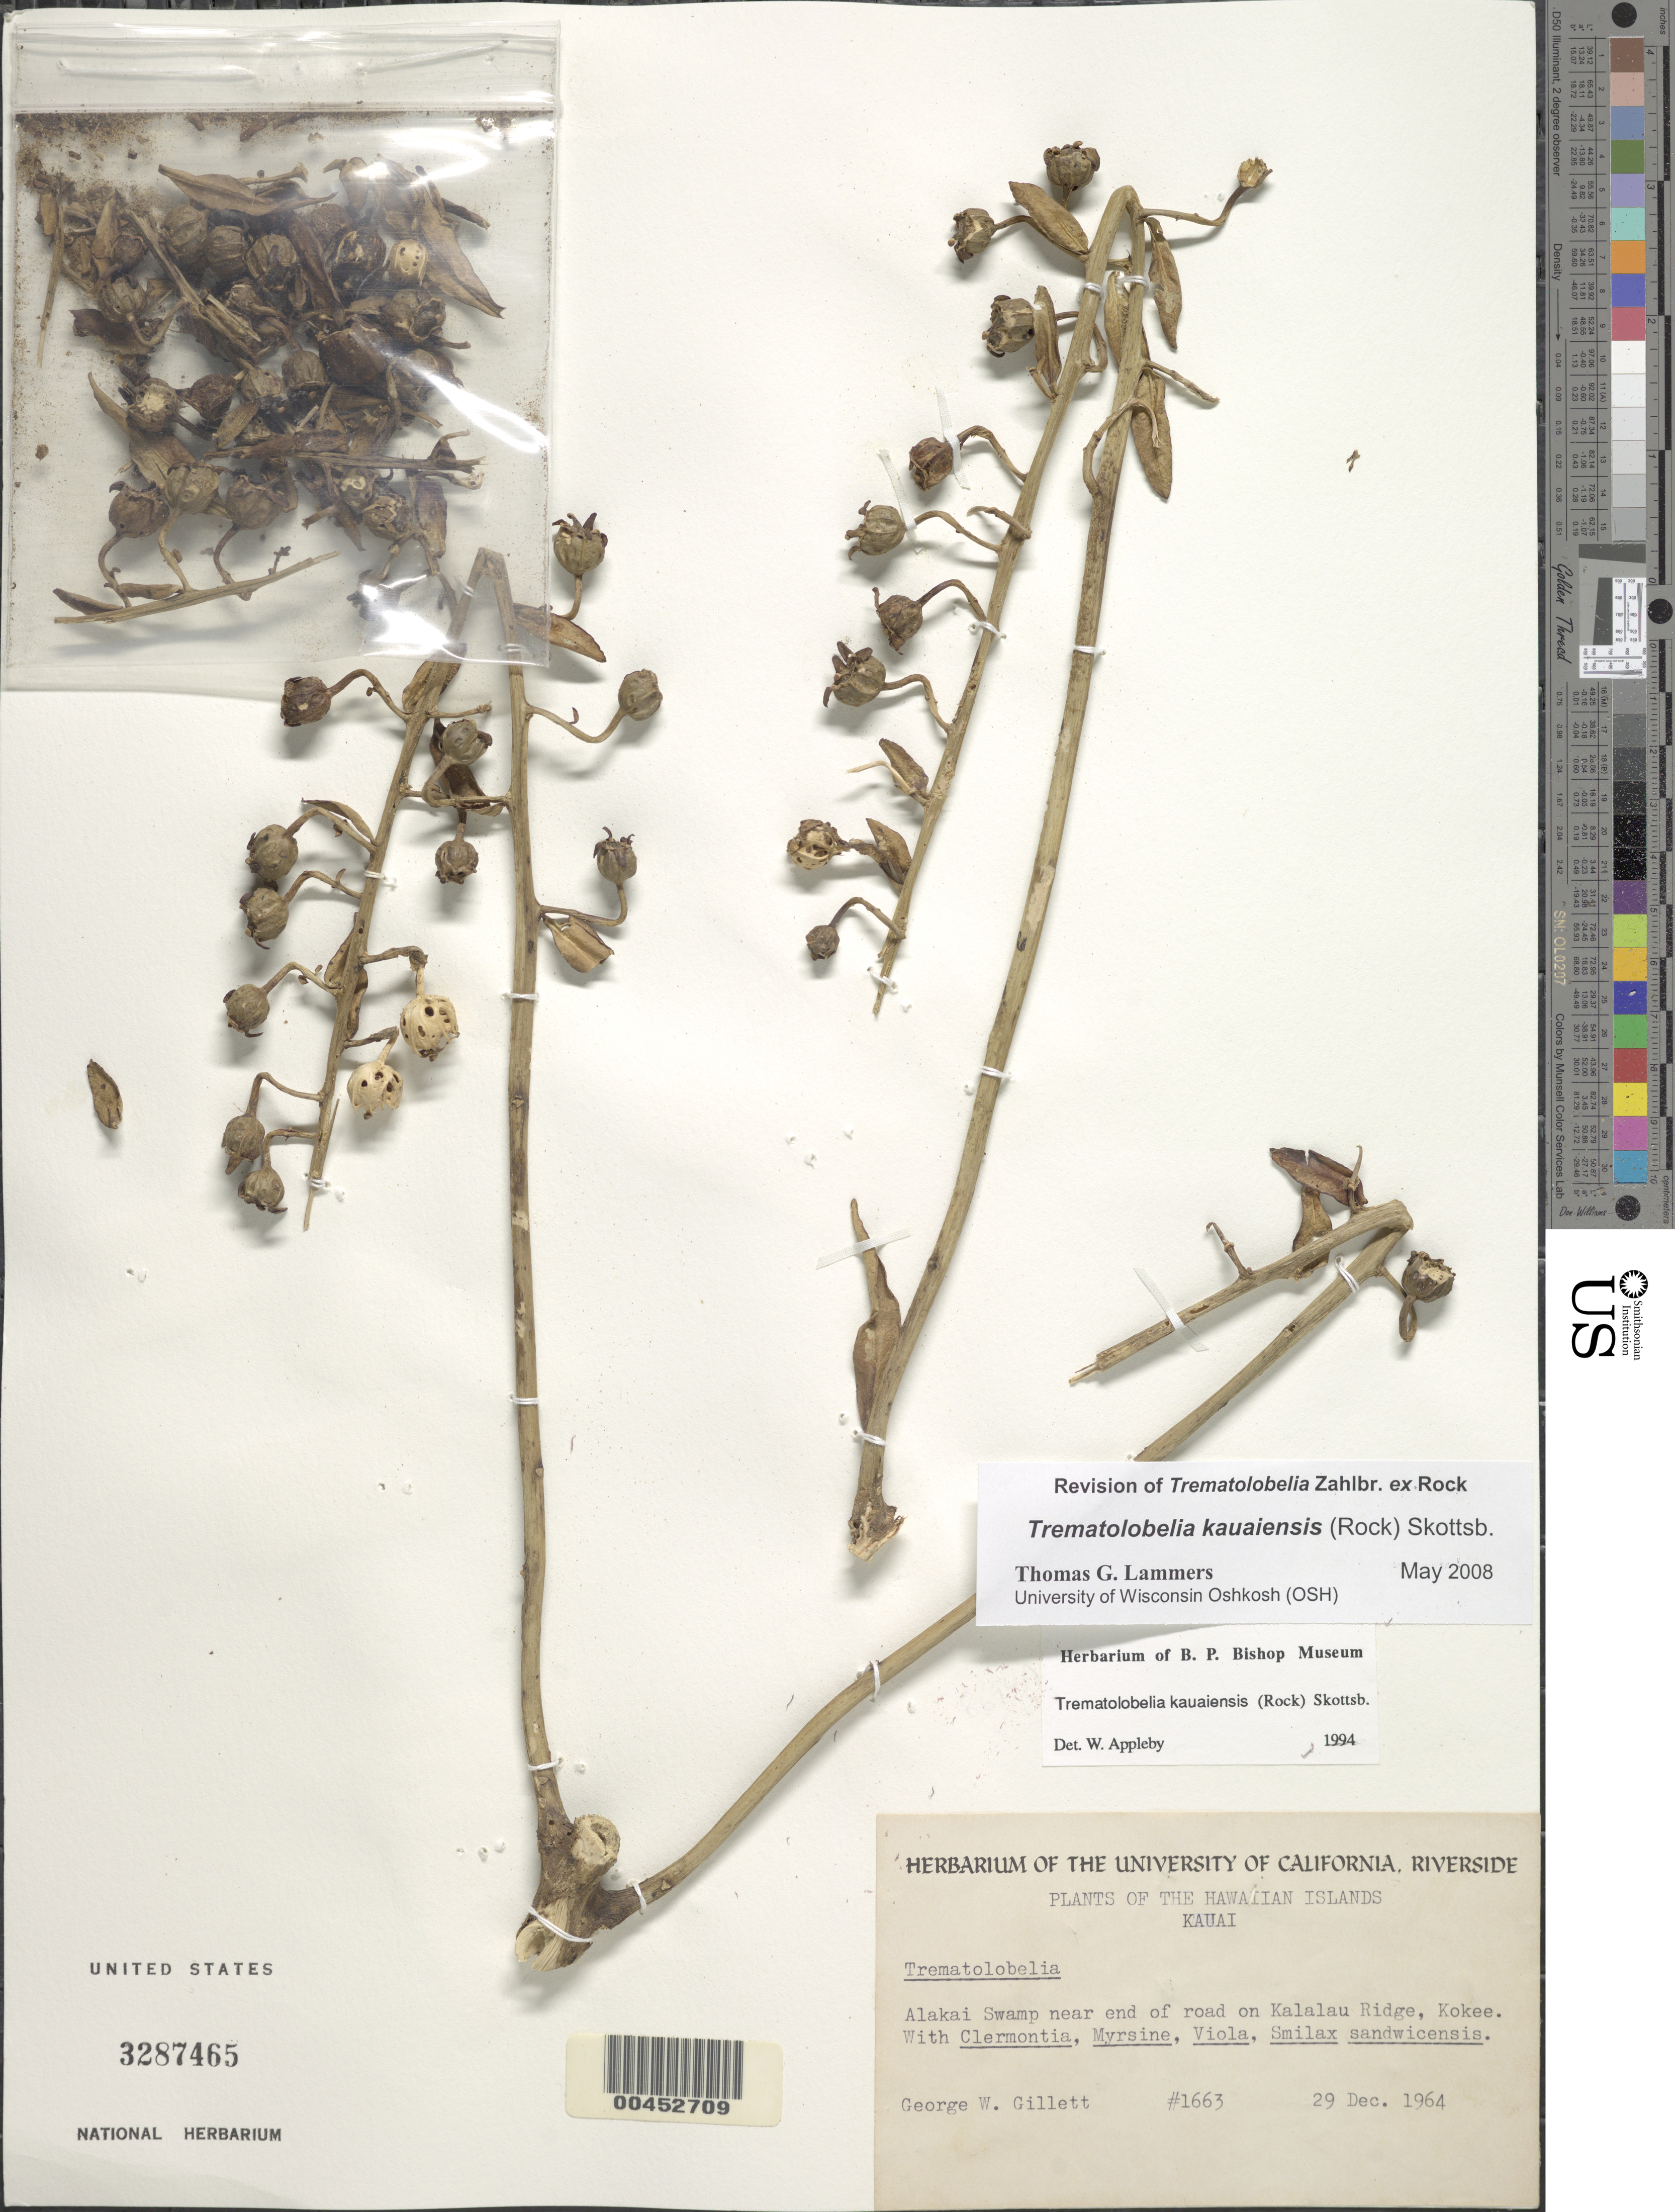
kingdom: Plantae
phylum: Tracheophyta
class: Magnoliopsida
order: Asterales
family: Campanulaceae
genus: Trematolobelia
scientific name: Trematolobelia kauaiensis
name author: (Rock) Skottsb.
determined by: Appleby, W.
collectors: G. Gillett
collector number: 1663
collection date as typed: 29 Dec 1964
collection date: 1964-12-29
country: United States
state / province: Hawaii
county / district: Kauai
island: Kaua'i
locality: Alakai Swamp near end of road on Kalalau ridge, Kokee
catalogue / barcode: US 3287465